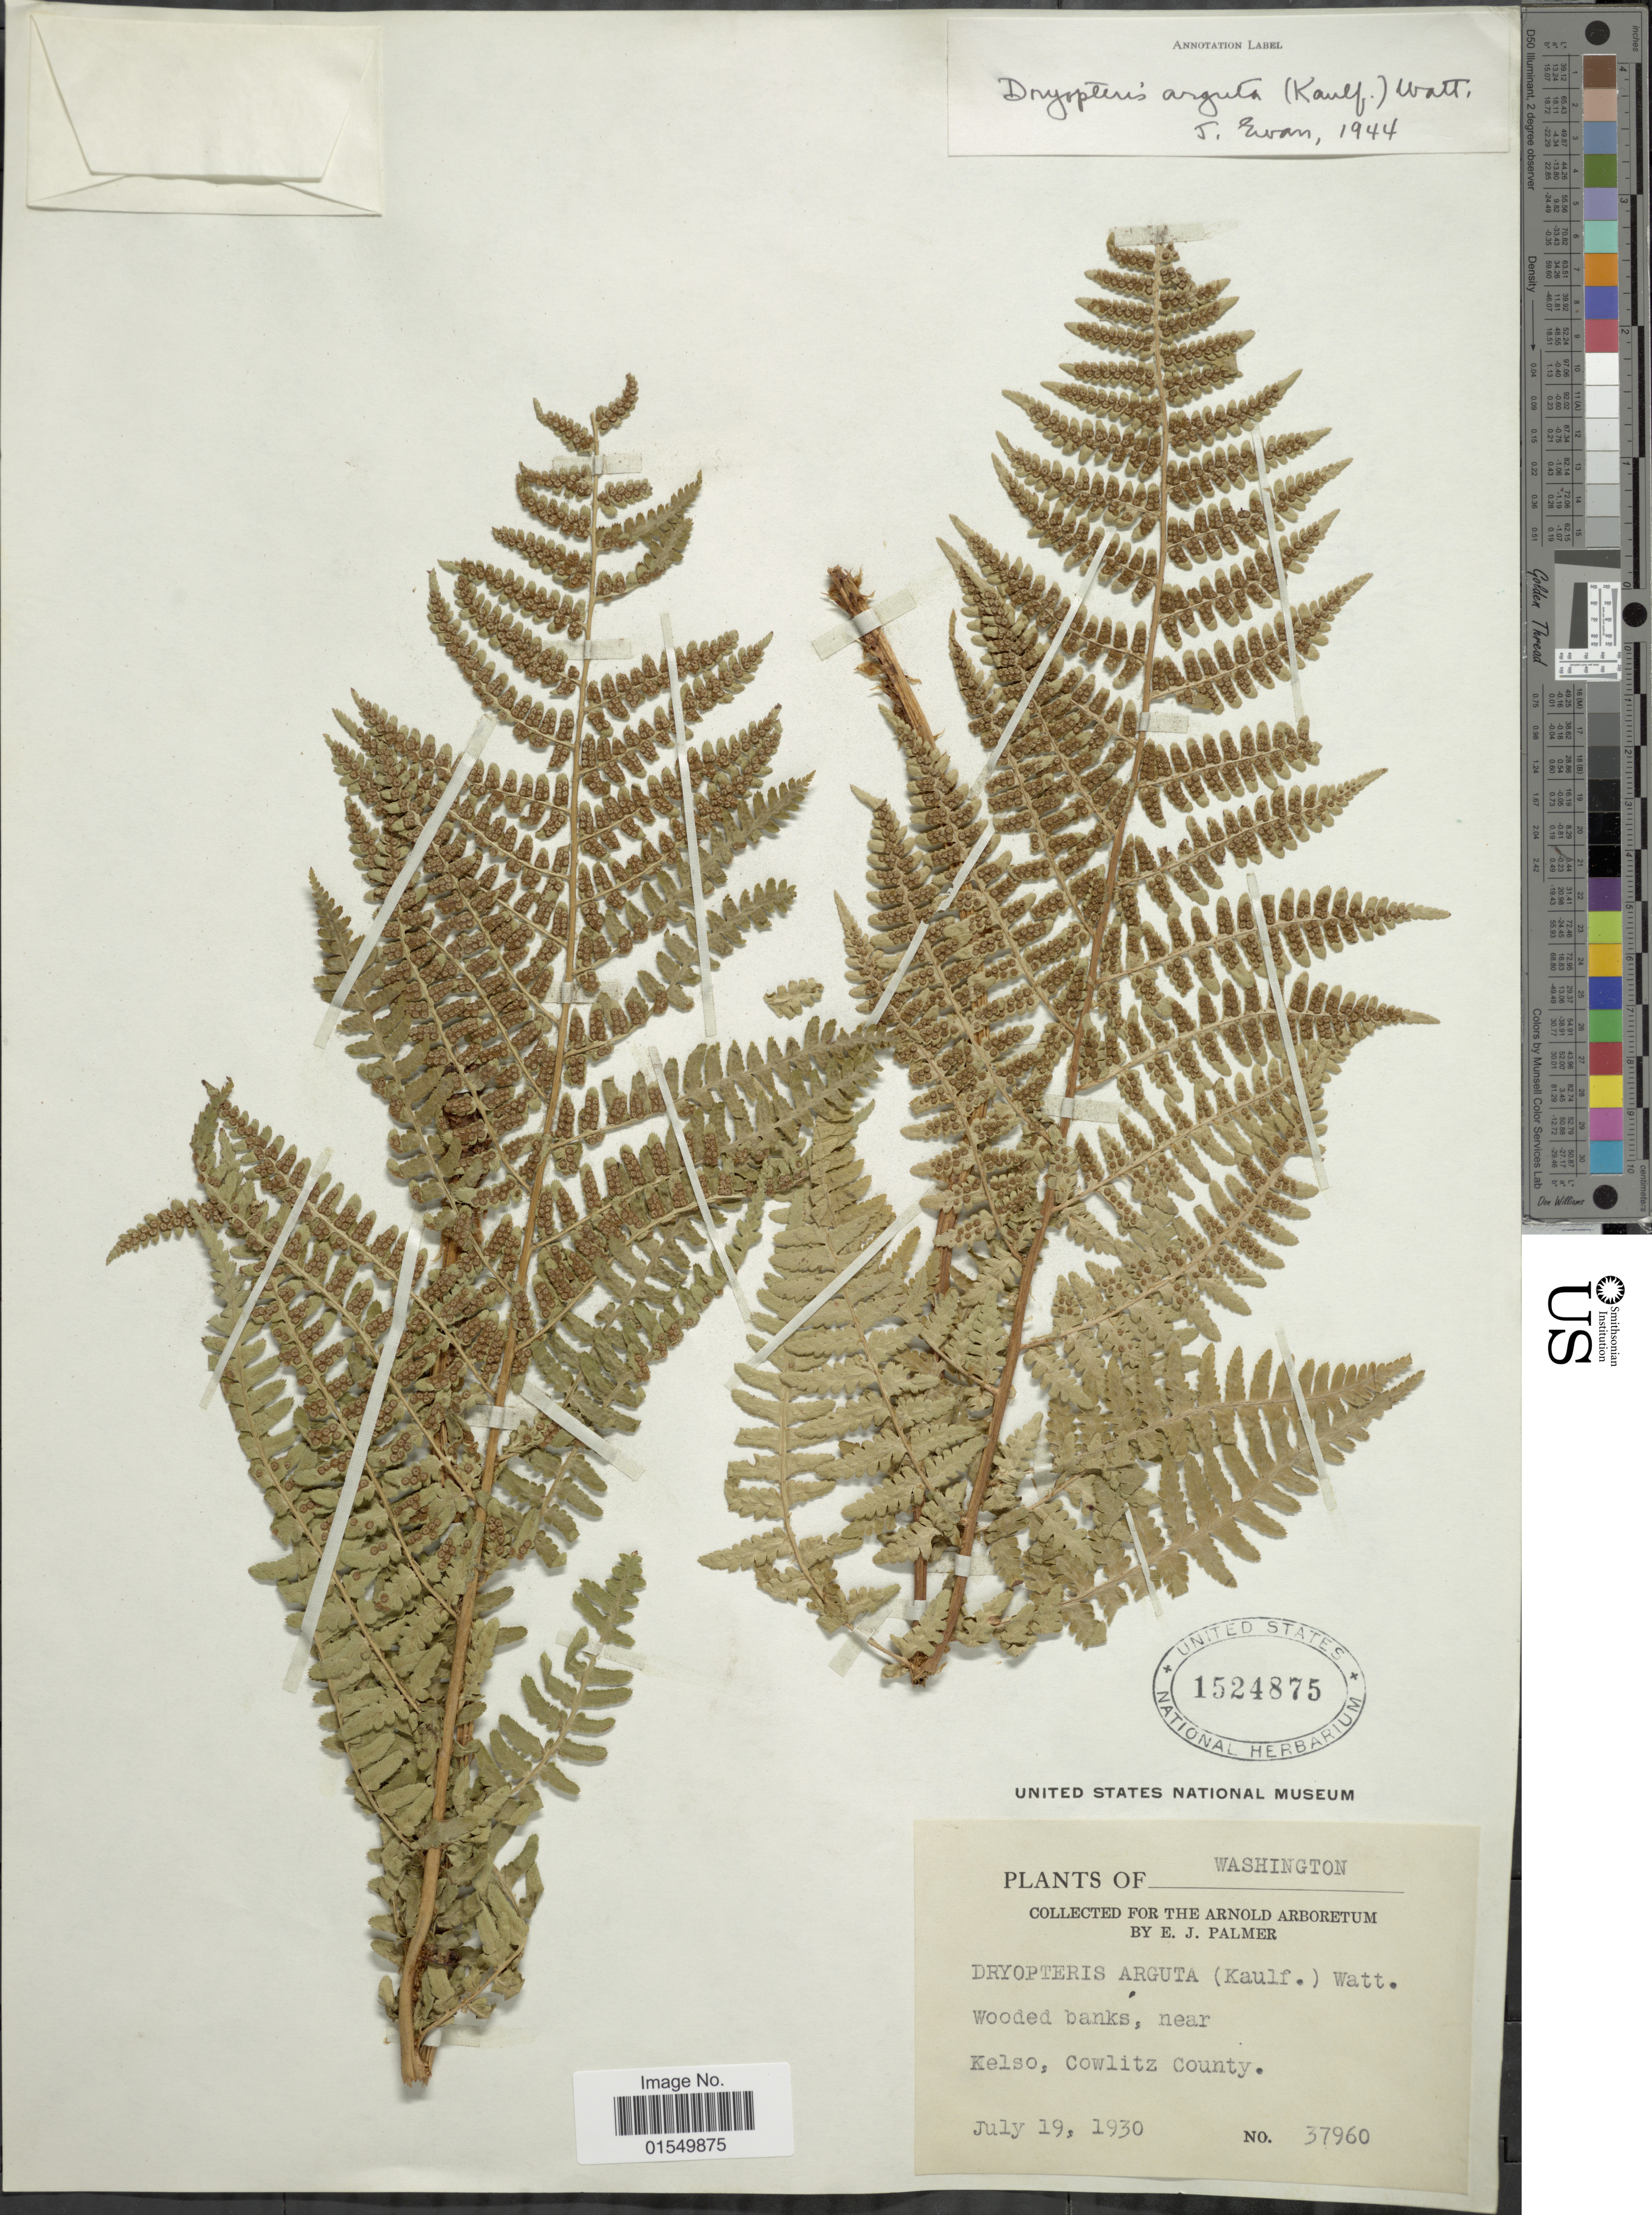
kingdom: Plantae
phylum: Tracheophyta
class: Polypodiopsida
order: Polypodiales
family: Dryopteridaceae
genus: Dryopteris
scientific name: Dryopteris arguta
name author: (Kaulf.) Maxon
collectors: E. J. Palmer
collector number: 37960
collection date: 1930-07-19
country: United States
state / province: Washington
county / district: Cowlitz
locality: Near Kelso, Cowlitz County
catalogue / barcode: US 1524875